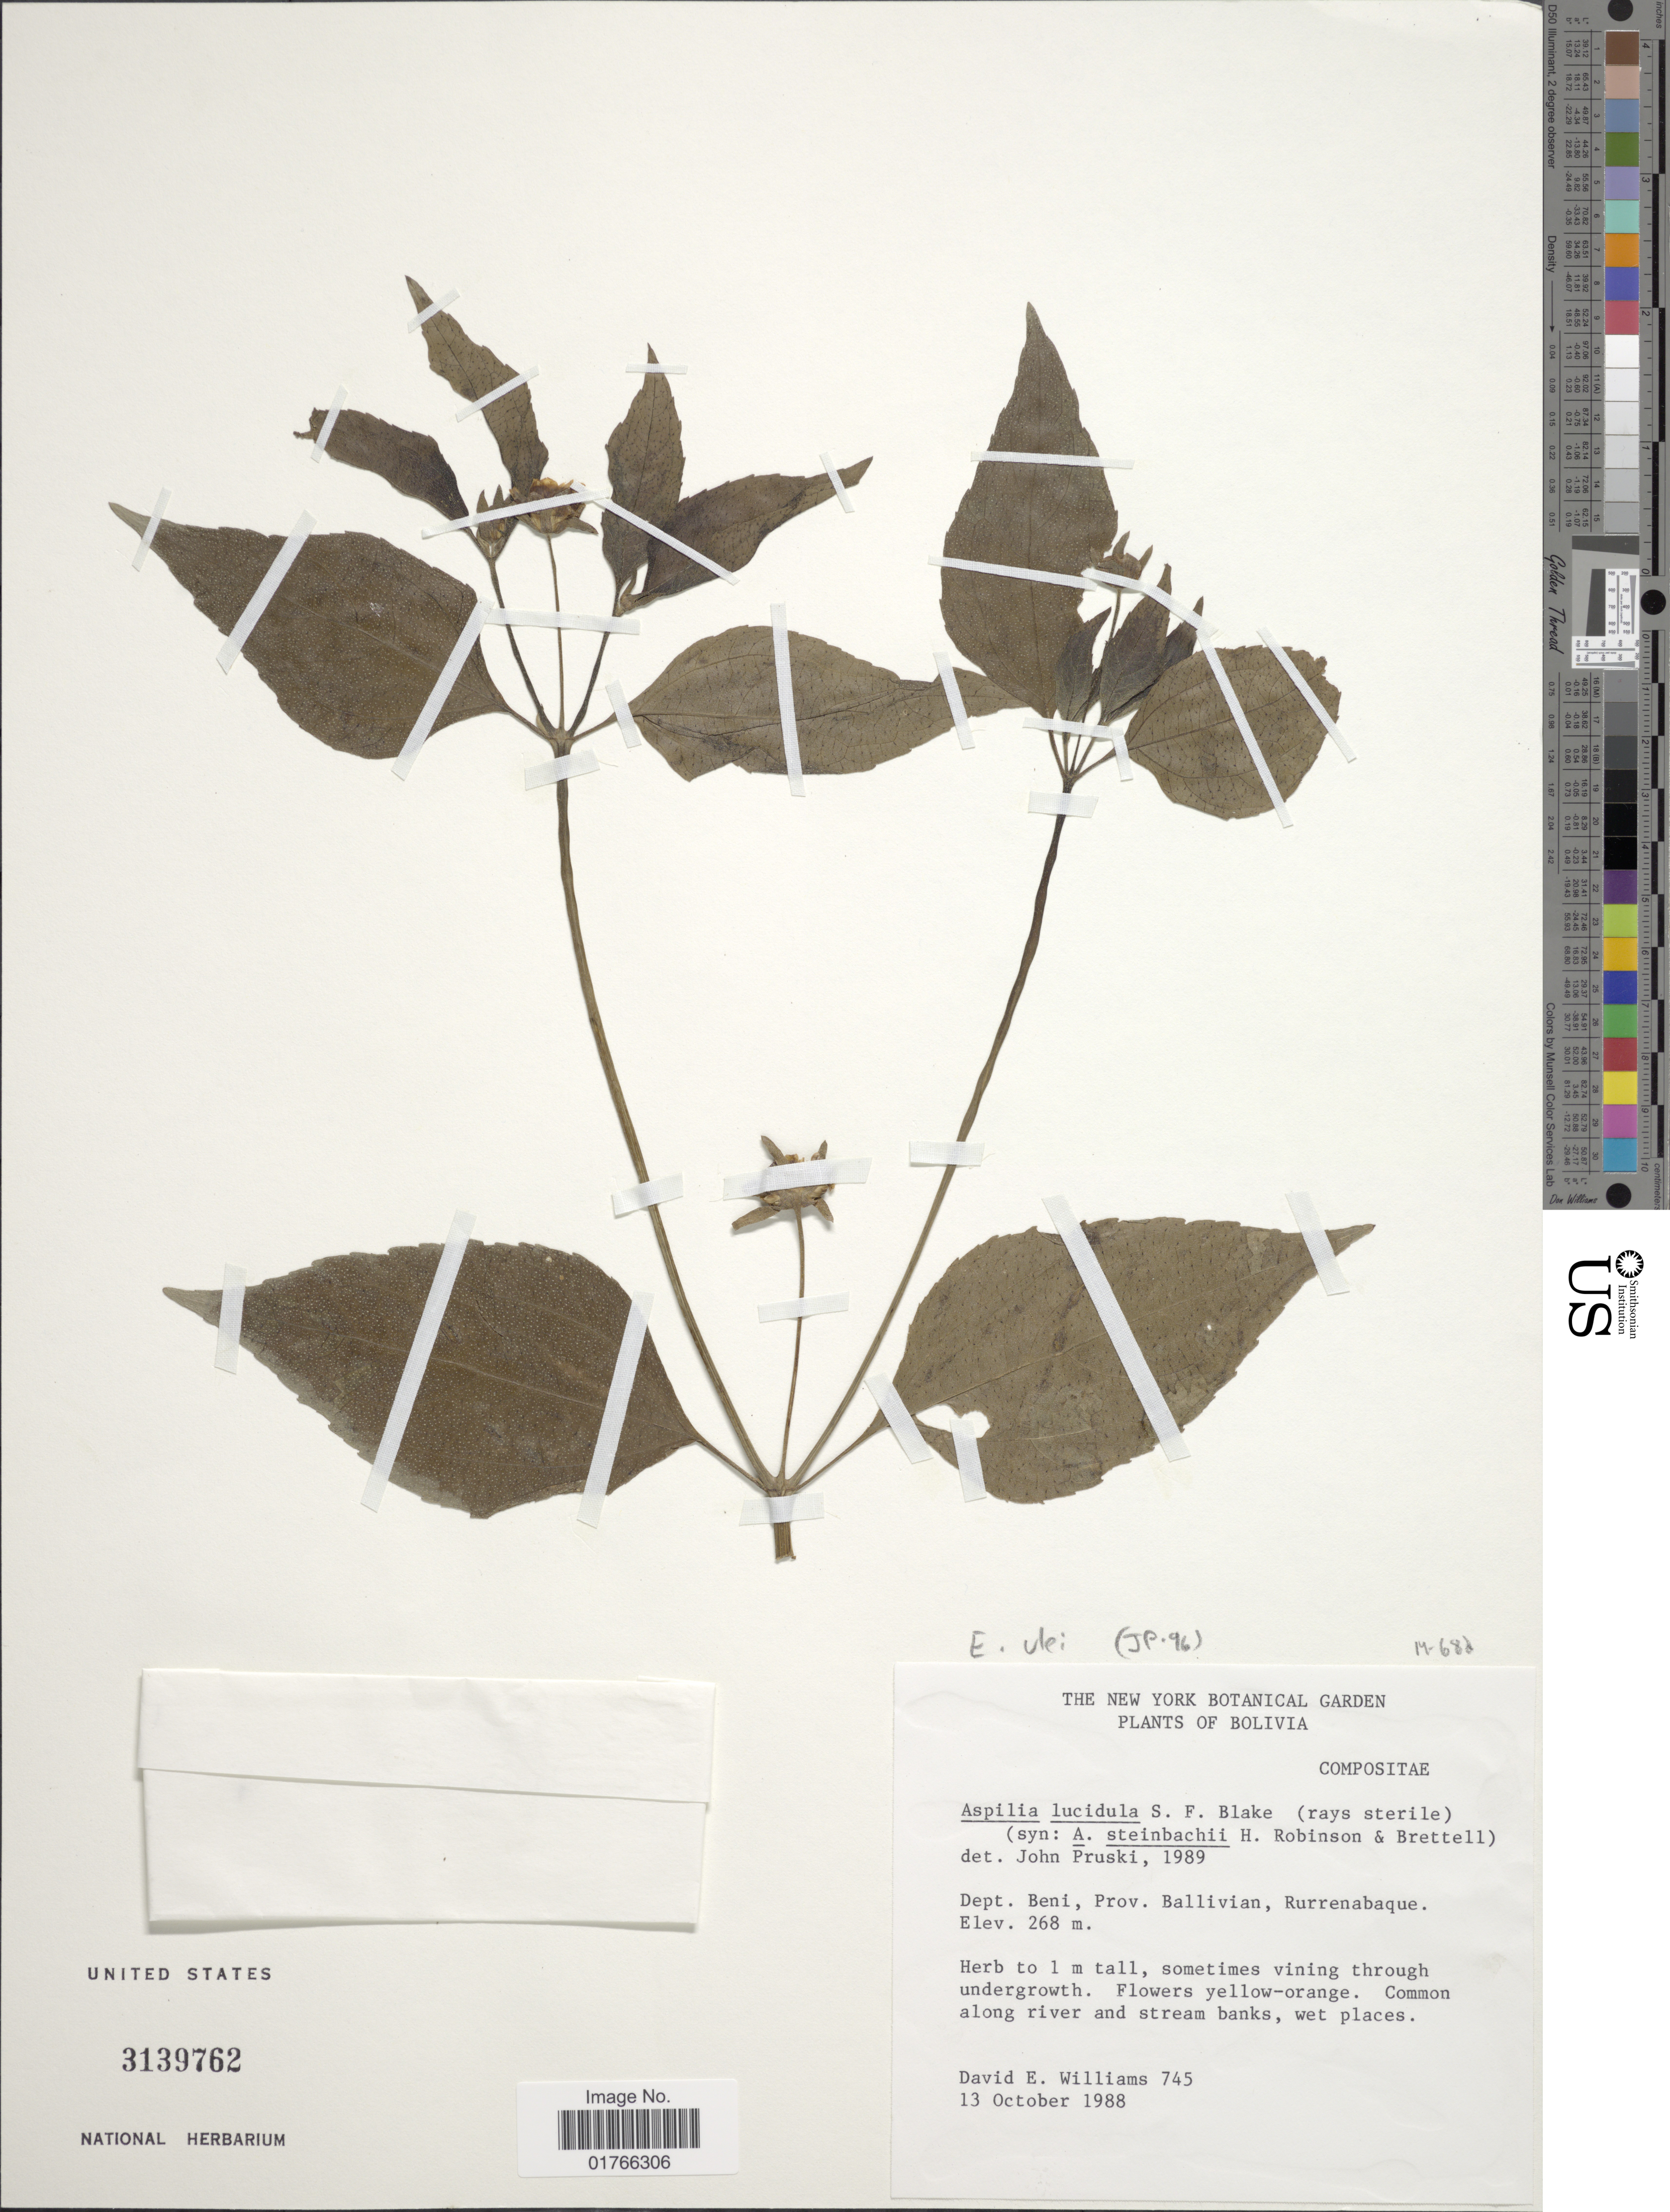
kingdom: Plantae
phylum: Tracheophyta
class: Magnoliopsida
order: Asterales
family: Asteraceae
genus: Elaphandra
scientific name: Elaphandra ulei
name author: (Hieron.) H. Rob.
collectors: D. E. Williams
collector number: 745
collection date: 1988-10-13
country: Bolivia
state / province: Beni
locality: Prov. Ballivian, Rurrenabaque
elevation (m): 268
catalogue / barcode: US 3139762